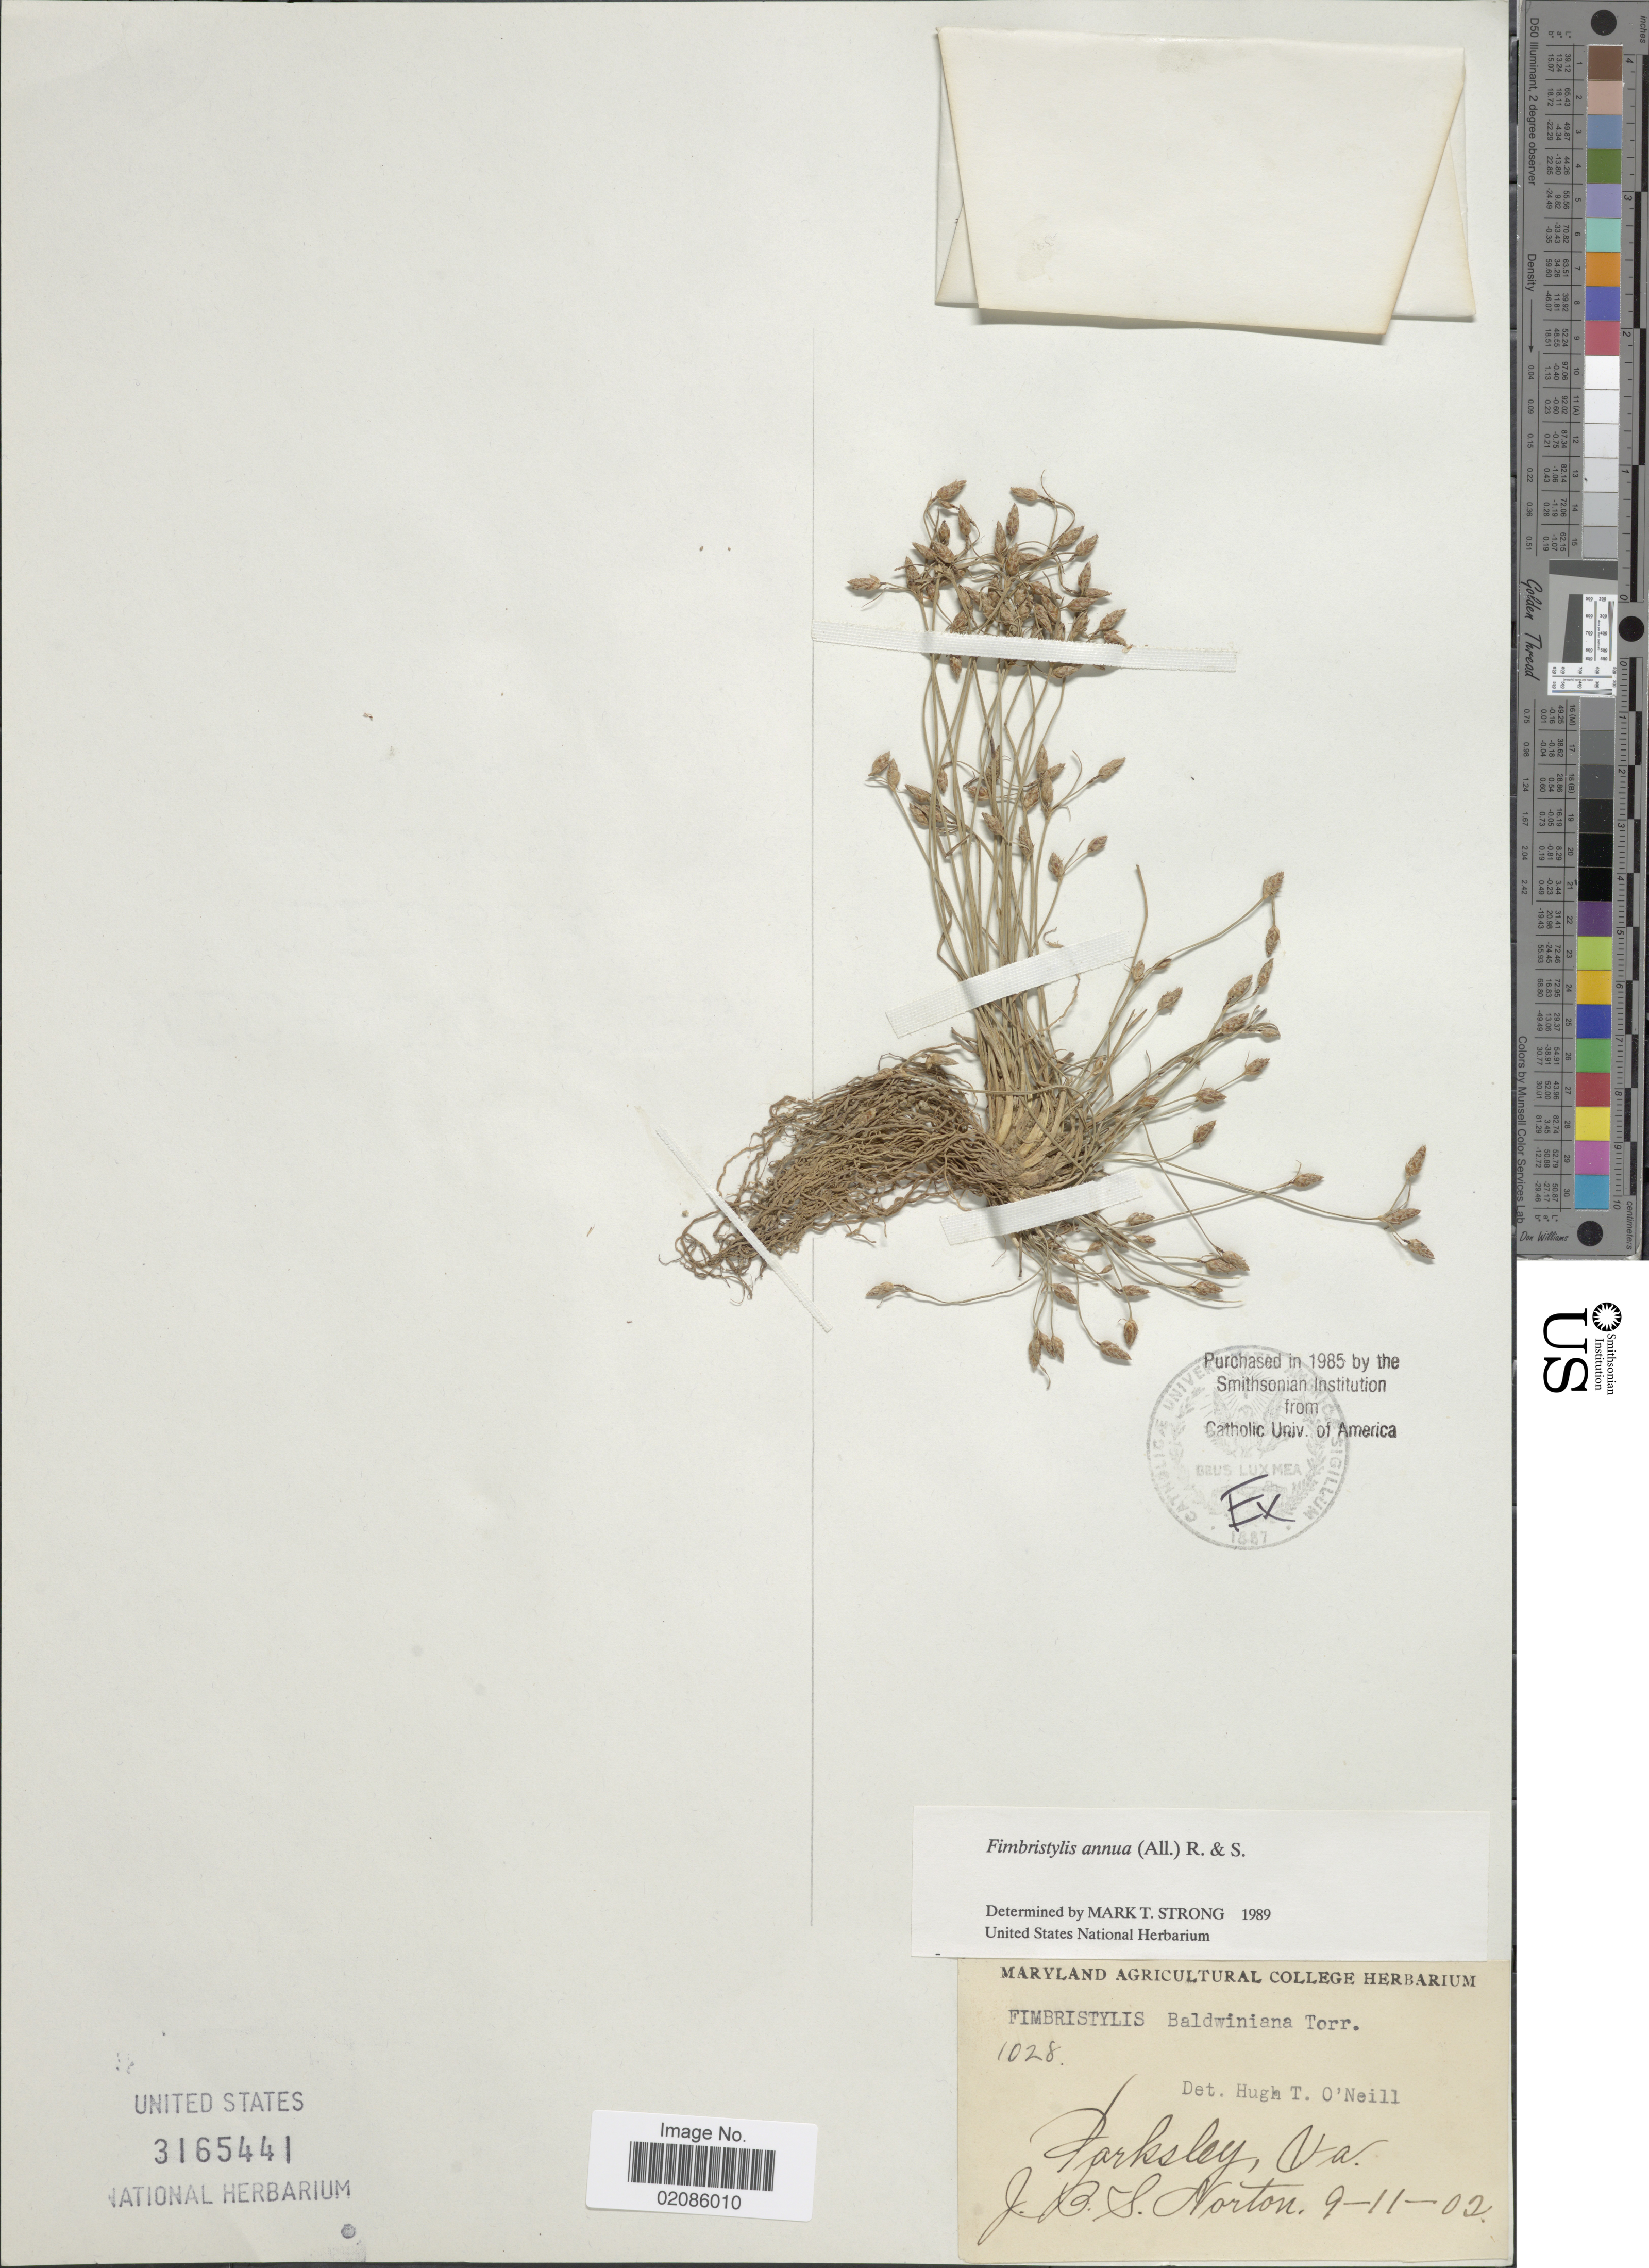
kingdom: Plantae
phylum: Tracheophyta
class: Liliopsida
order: Poales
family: Cyperaceae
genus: Fimbristylis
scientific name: Fimbristylis annua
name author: (All.) Roem. & Schult.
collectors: J. B. S. Norton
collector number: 1028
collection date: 1902-09-11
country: United States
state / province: Louisiana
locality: Parksley, La.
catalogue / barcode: US 3165441